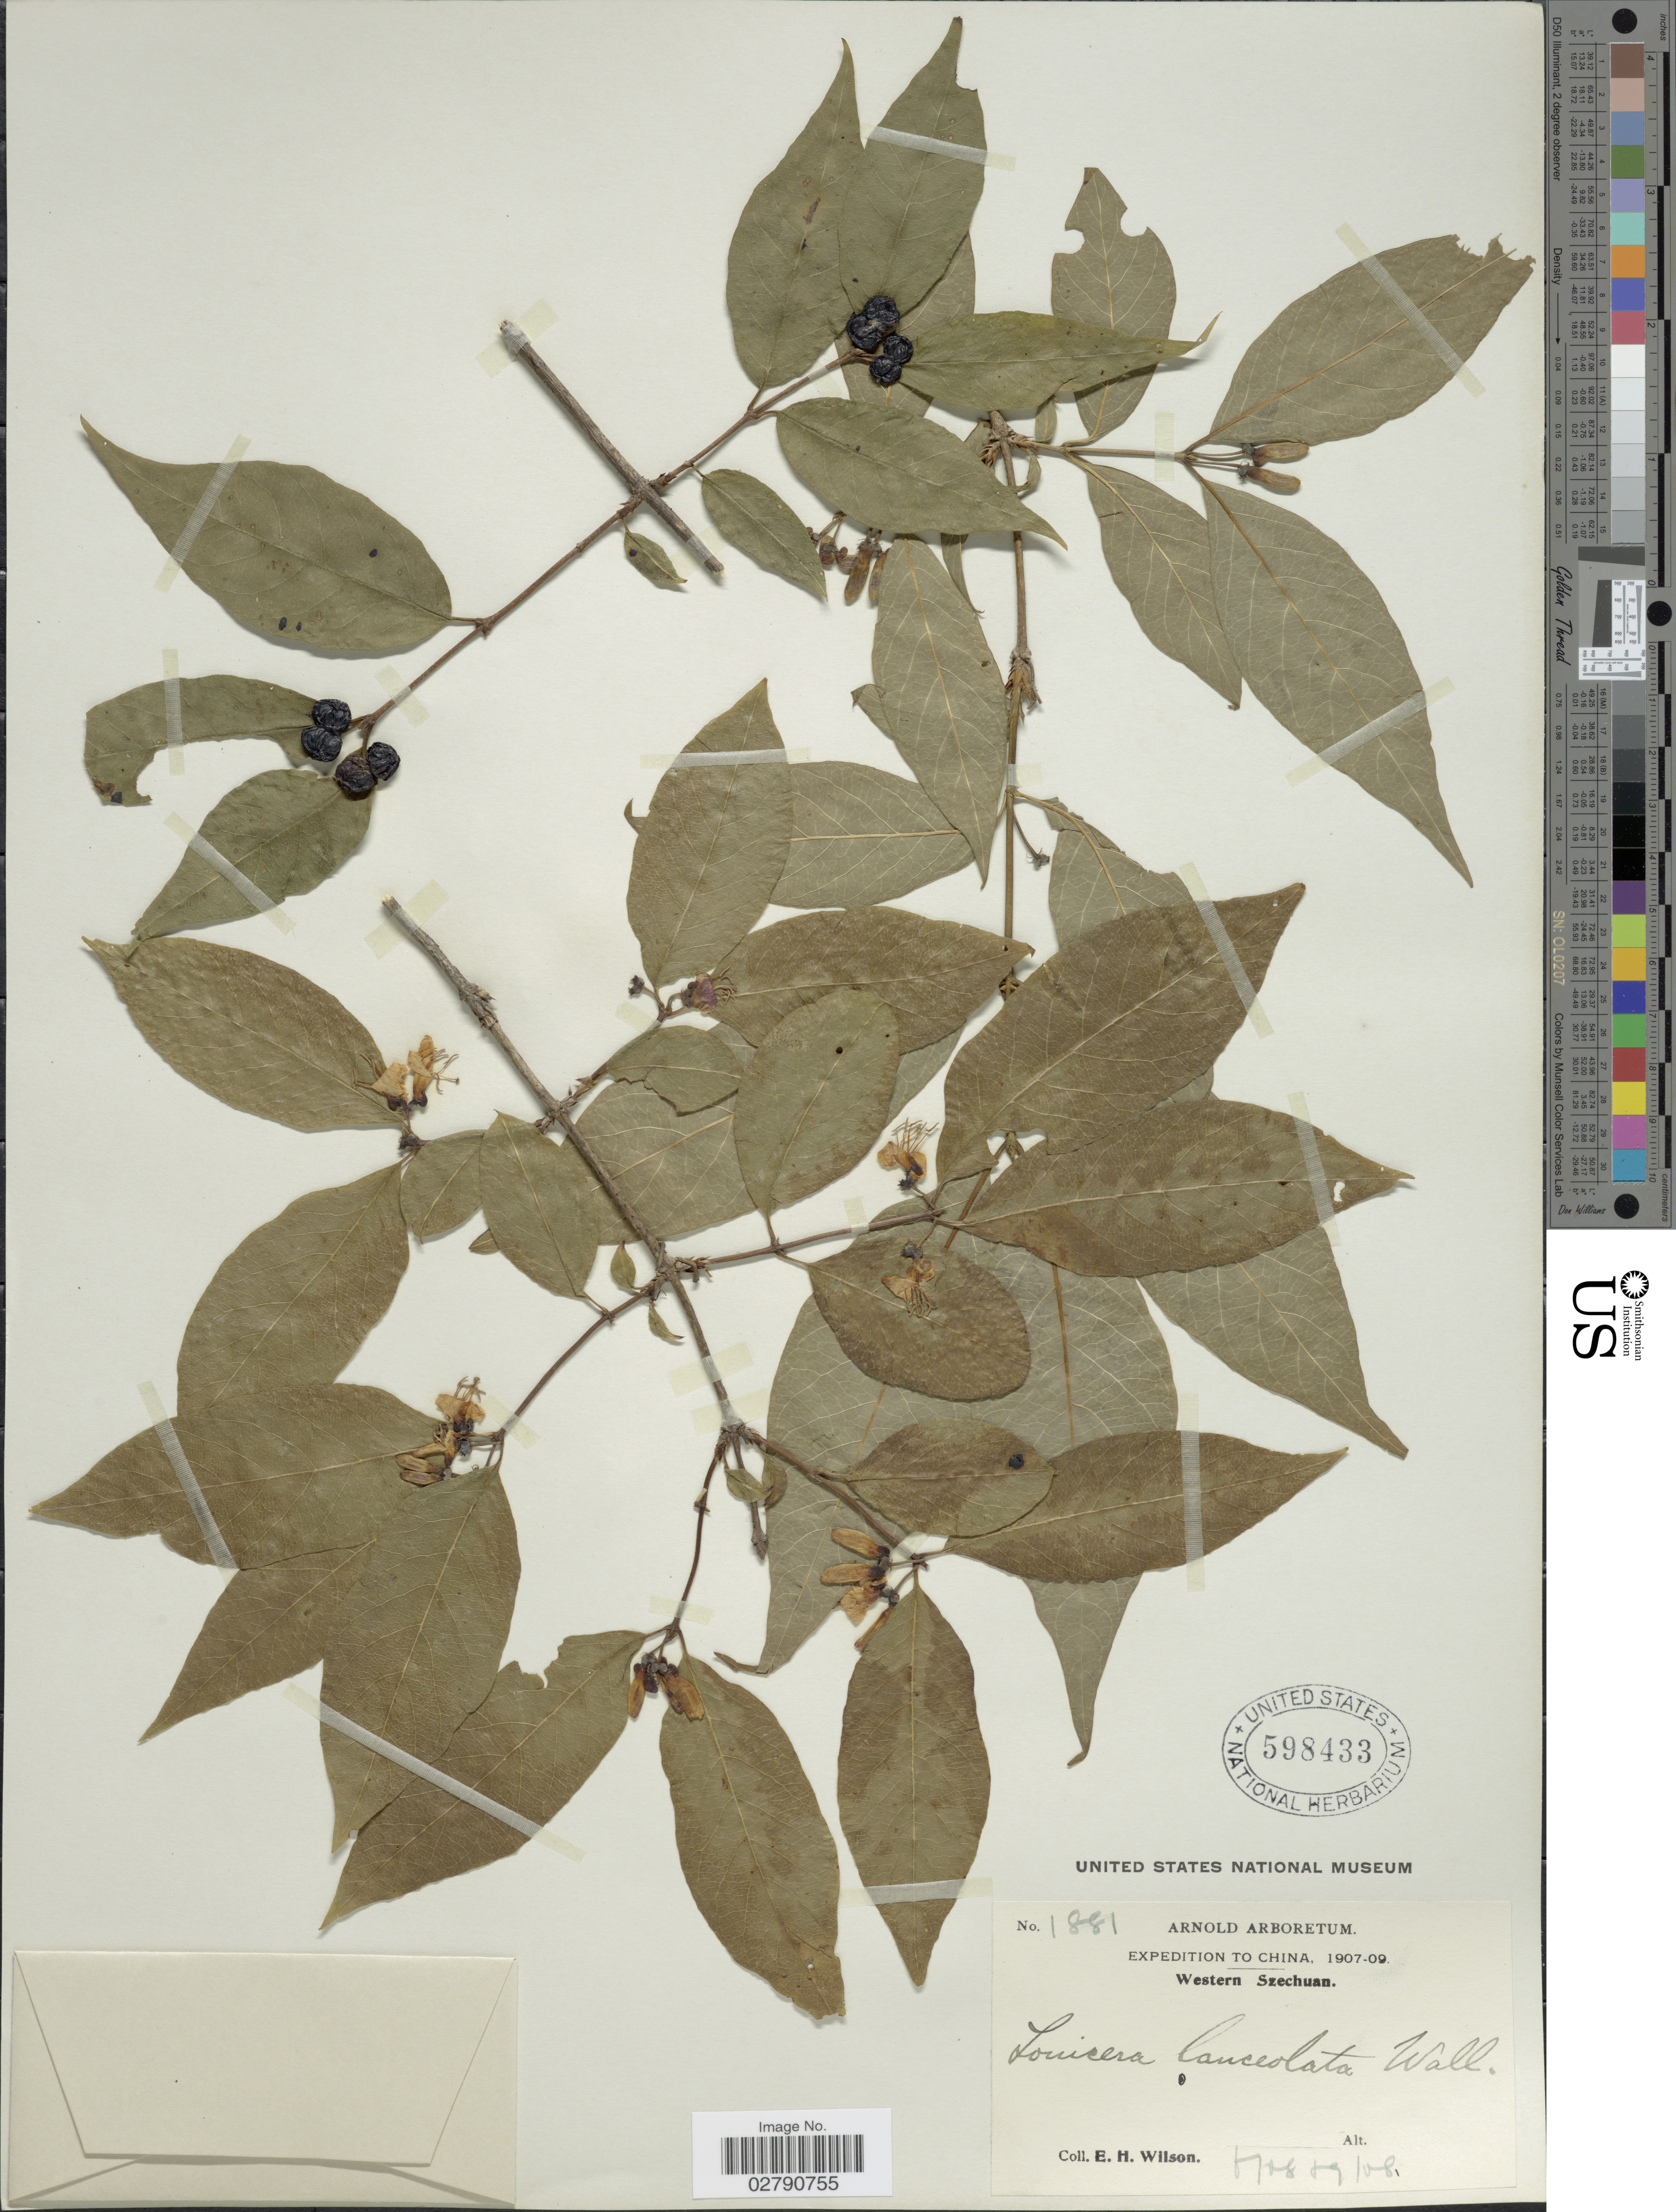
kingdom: Plantae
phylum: Tracheophyta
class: Magnoliopsida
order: Dipsacales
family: Caprifoliaceae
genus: Lonicera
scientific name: Lonicera lanceolata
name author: Wall.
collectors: E. Wilson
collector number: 1881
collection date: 1908-06/1908-09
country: China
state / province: Sichuan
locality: Western Szechuan.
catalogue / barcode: US 598433